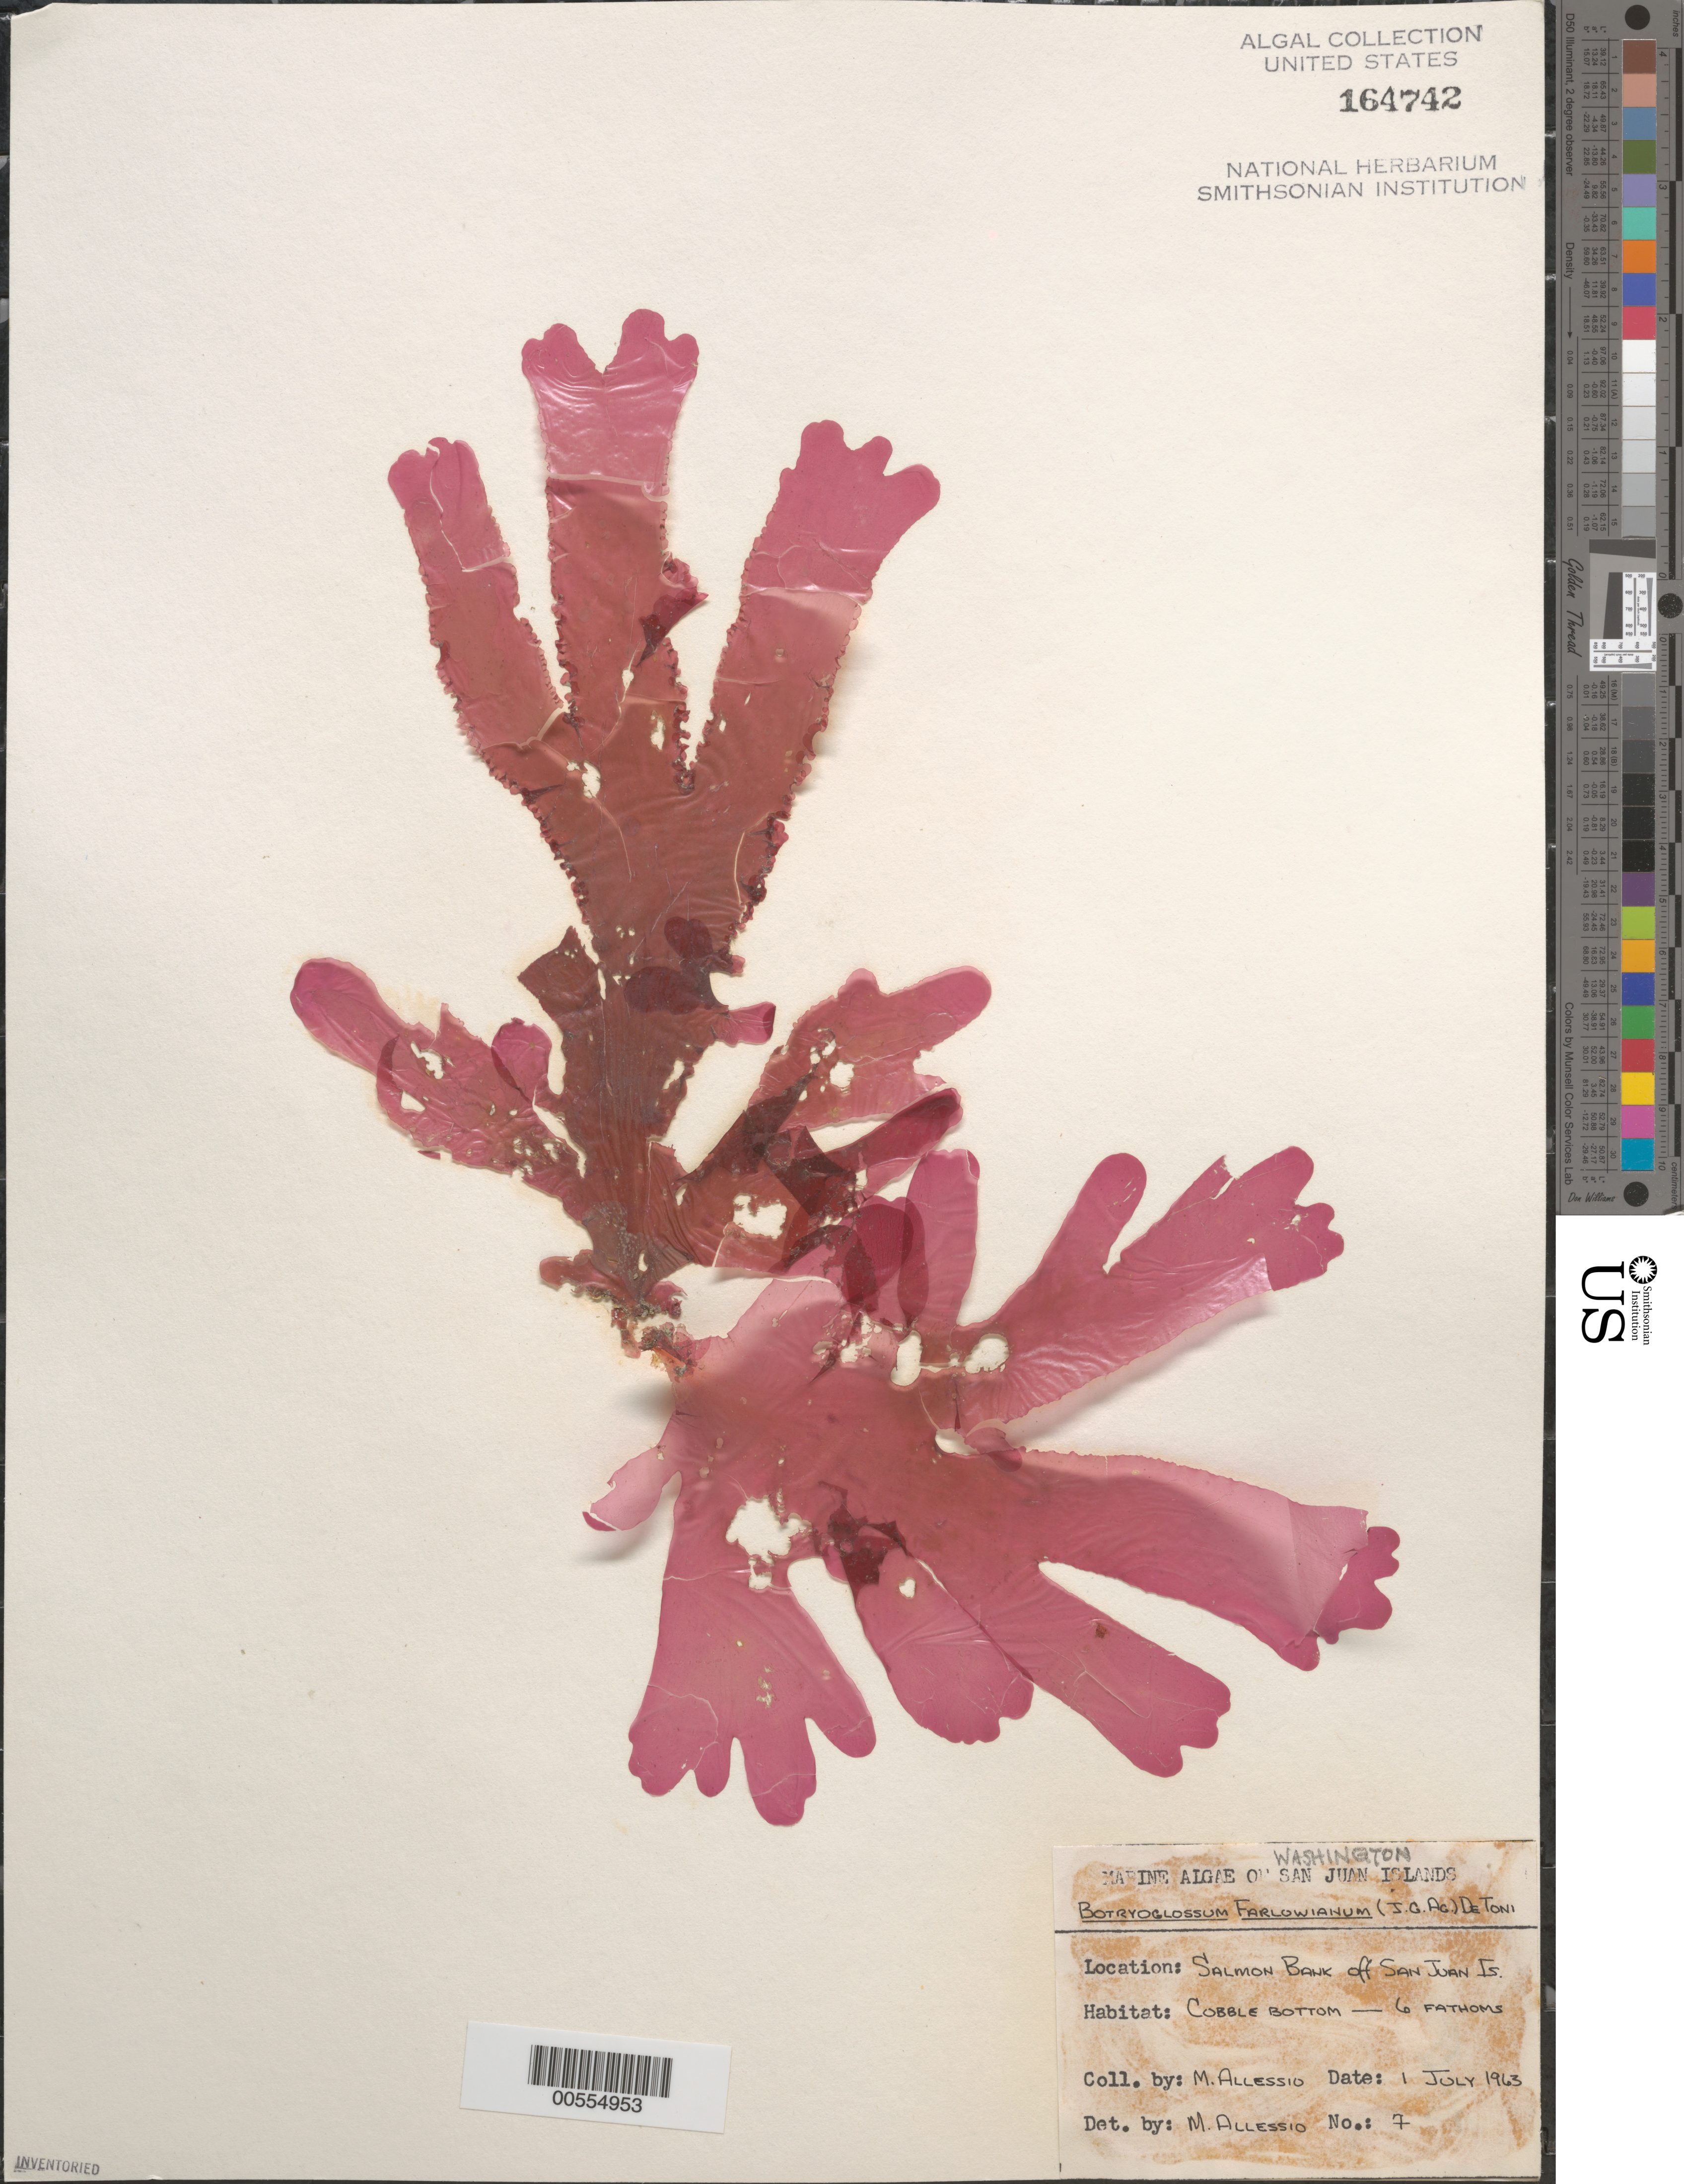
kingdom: Plantae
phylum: Rhodophyta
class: Florideophyceae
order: Ceramiales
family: Delesseriaceae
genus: Botryoglossum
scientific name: Botryoglossum farlowianum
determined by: Allessio, M.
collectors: M. Allessio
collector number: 7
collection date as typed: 01 Jul 1963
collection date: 1963-07-01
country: United States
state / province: Washington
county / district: San Juan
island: San Juan Island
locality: Salmon Bank, off San Juan Island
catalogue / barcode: US 164742